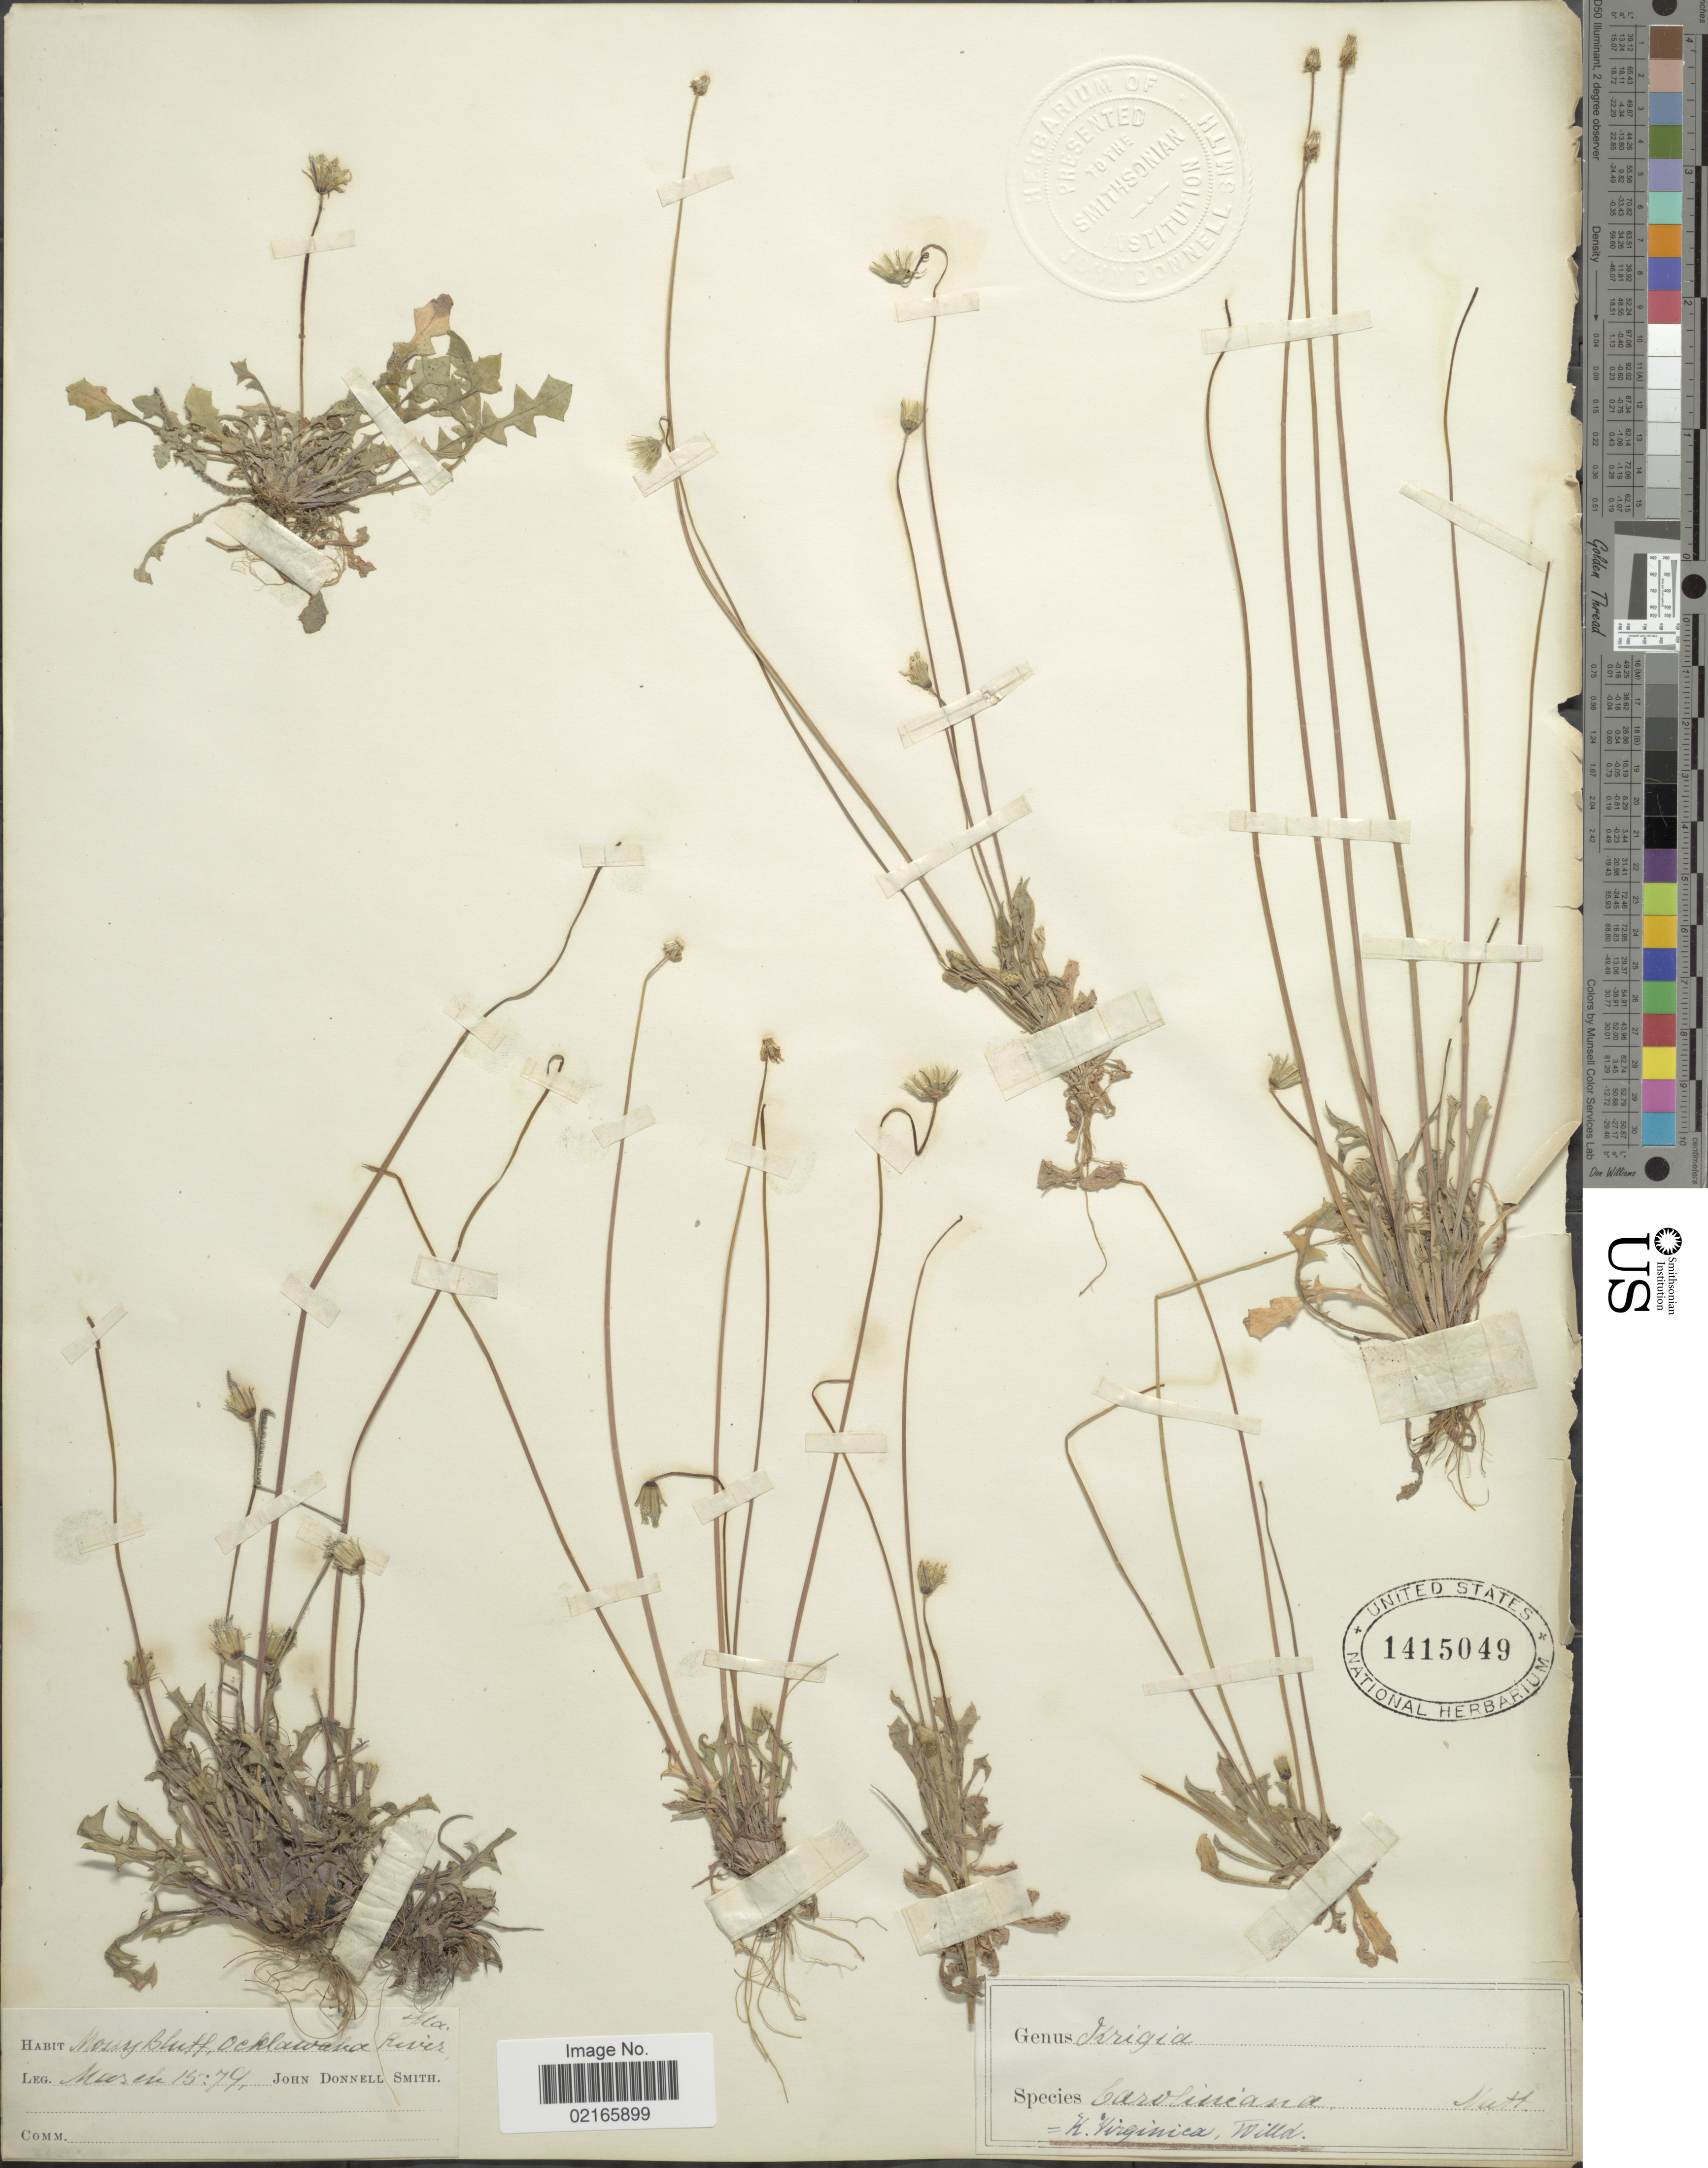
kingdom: Plantae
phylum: Tracheophyta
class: Magnoliopsida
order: Asterales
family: Asteraceae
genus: Krigia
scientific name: Krigia virginica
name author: (L.) Willd.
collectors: J. Donnell Smith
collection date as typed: Transcribed d/m/y: 15/3/74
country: United States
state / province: Florida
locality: Moistly Bluff, Ocklawaha River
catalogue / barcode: US 1415049